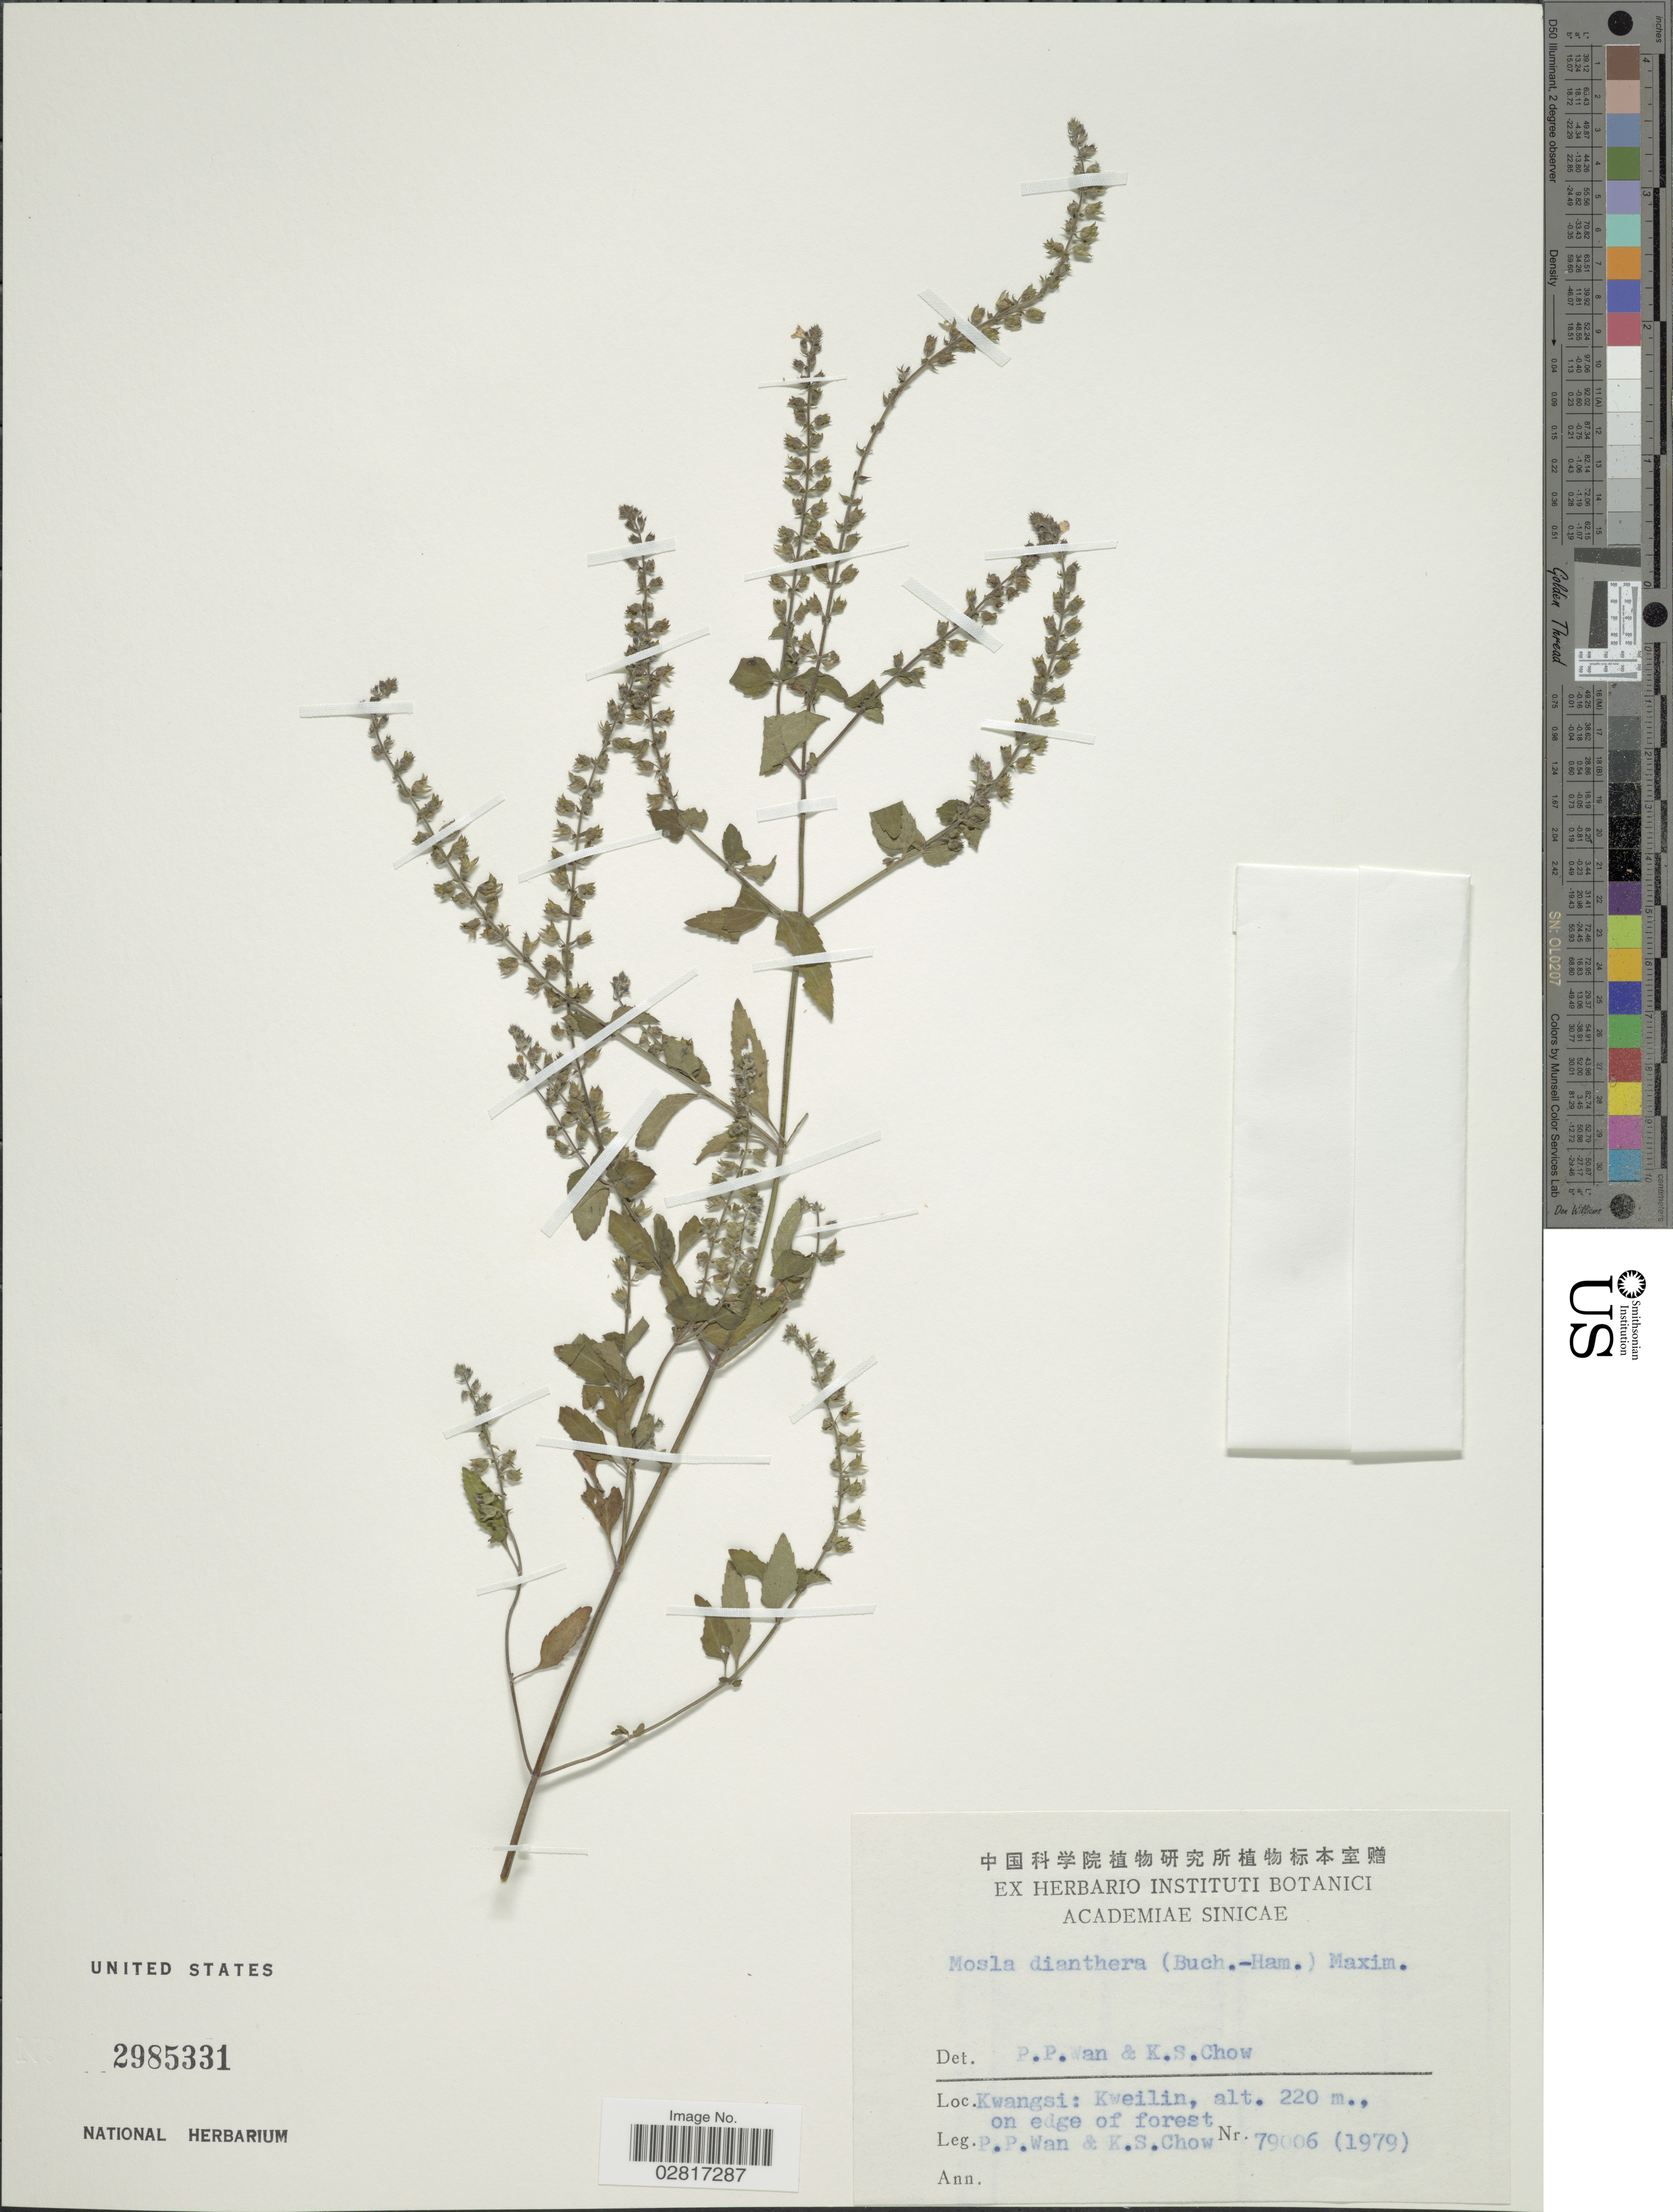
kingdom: Plantae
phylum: Tracheophyta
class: Magnoliopsida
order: Lamiales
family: Lamiaceae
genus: Mosla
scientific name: Mosla dianthera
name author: (Roxb.) Maxim.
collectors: P. Wan & K. S. Chow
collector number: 79006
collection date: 1979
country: China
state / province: Guangxi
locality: Kwangsi: Kweilin, on edge of forest.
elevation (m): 220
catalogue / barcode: US 2985331